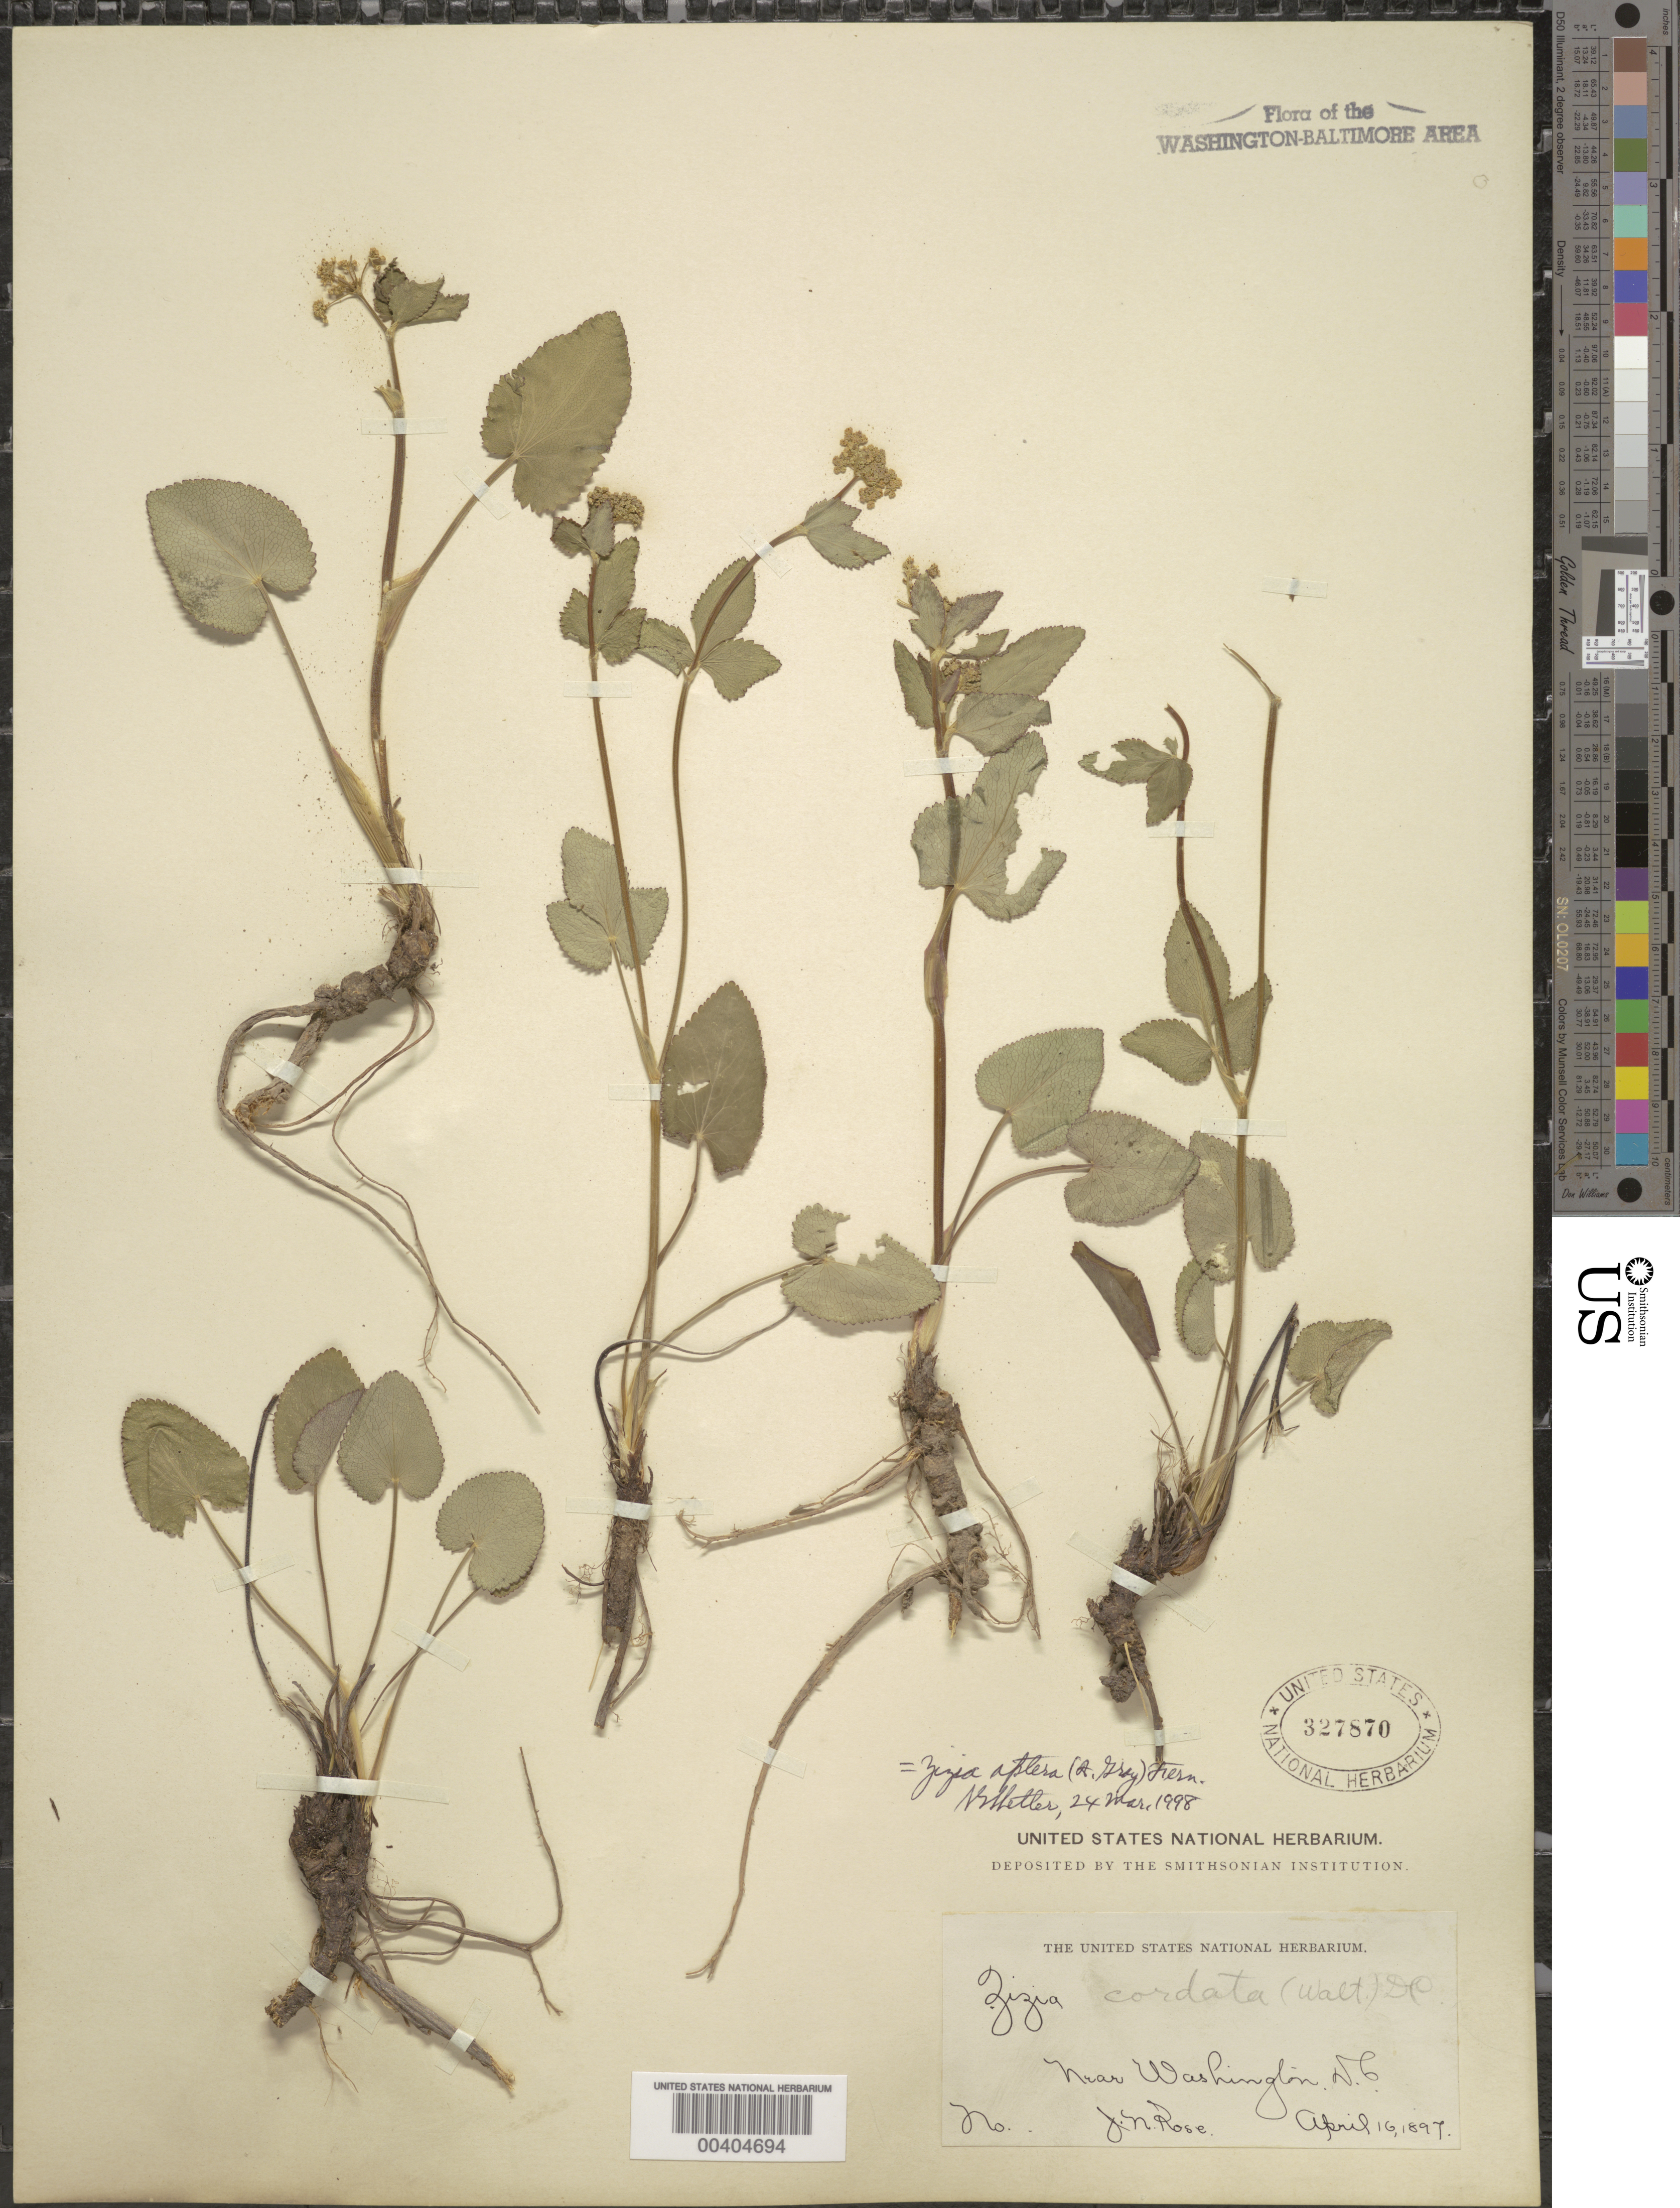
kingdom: Plantae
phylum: Tracheophyta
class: Magnoliopsida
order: Apiales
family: Apiaceae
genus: Zizia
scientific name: Zizia aptera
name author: (A. Gray) Fernald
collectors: J. N. Rose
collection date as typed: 16 Apr 1897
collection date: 1897-04-16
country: United States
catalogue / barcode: US 327870